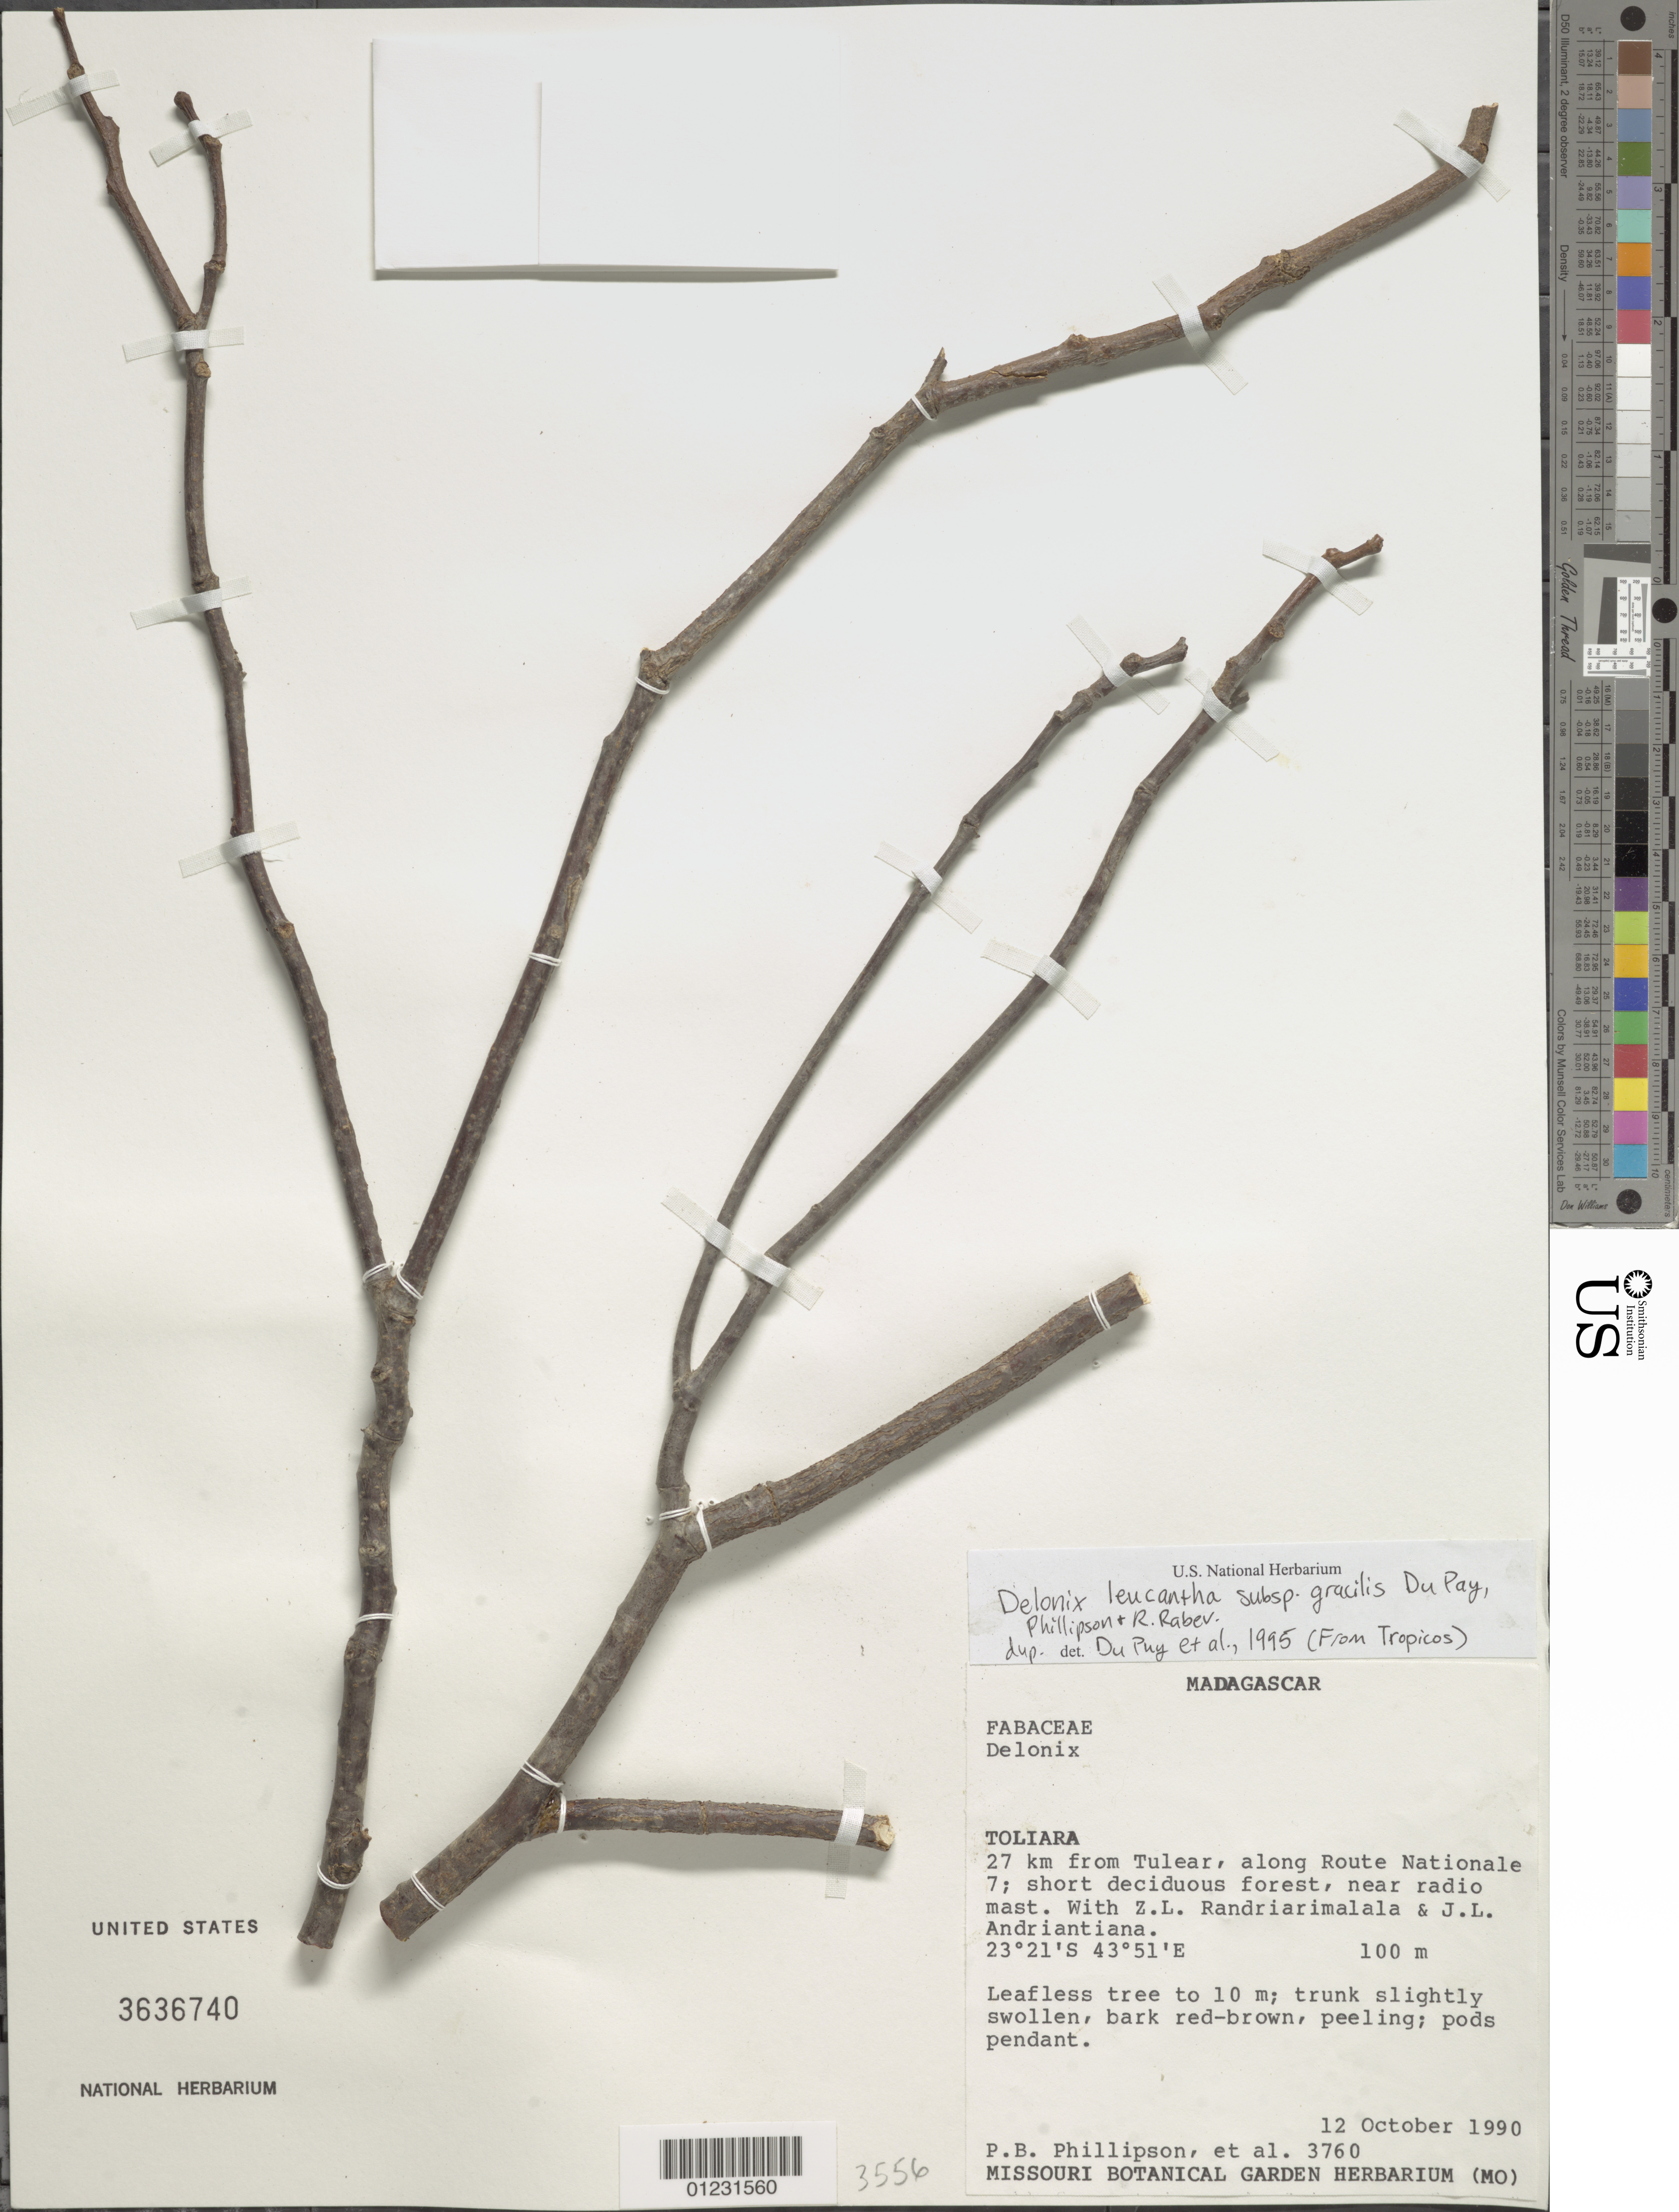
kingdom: Plantae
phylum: Tracheophyta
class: Magnoliopsida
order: Fabales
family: Fabaceae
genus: Delonix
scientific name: Delonix leucantha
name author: (R. Vig.) Du Puy et al.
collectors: P. B. Phillipson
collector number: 3760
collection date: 1990-10-12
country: Madagascar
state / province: Atsimo-Andrefana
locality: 27 km from Tulear, along Route Nationale 7.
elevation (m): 100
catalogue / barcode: US 3636740